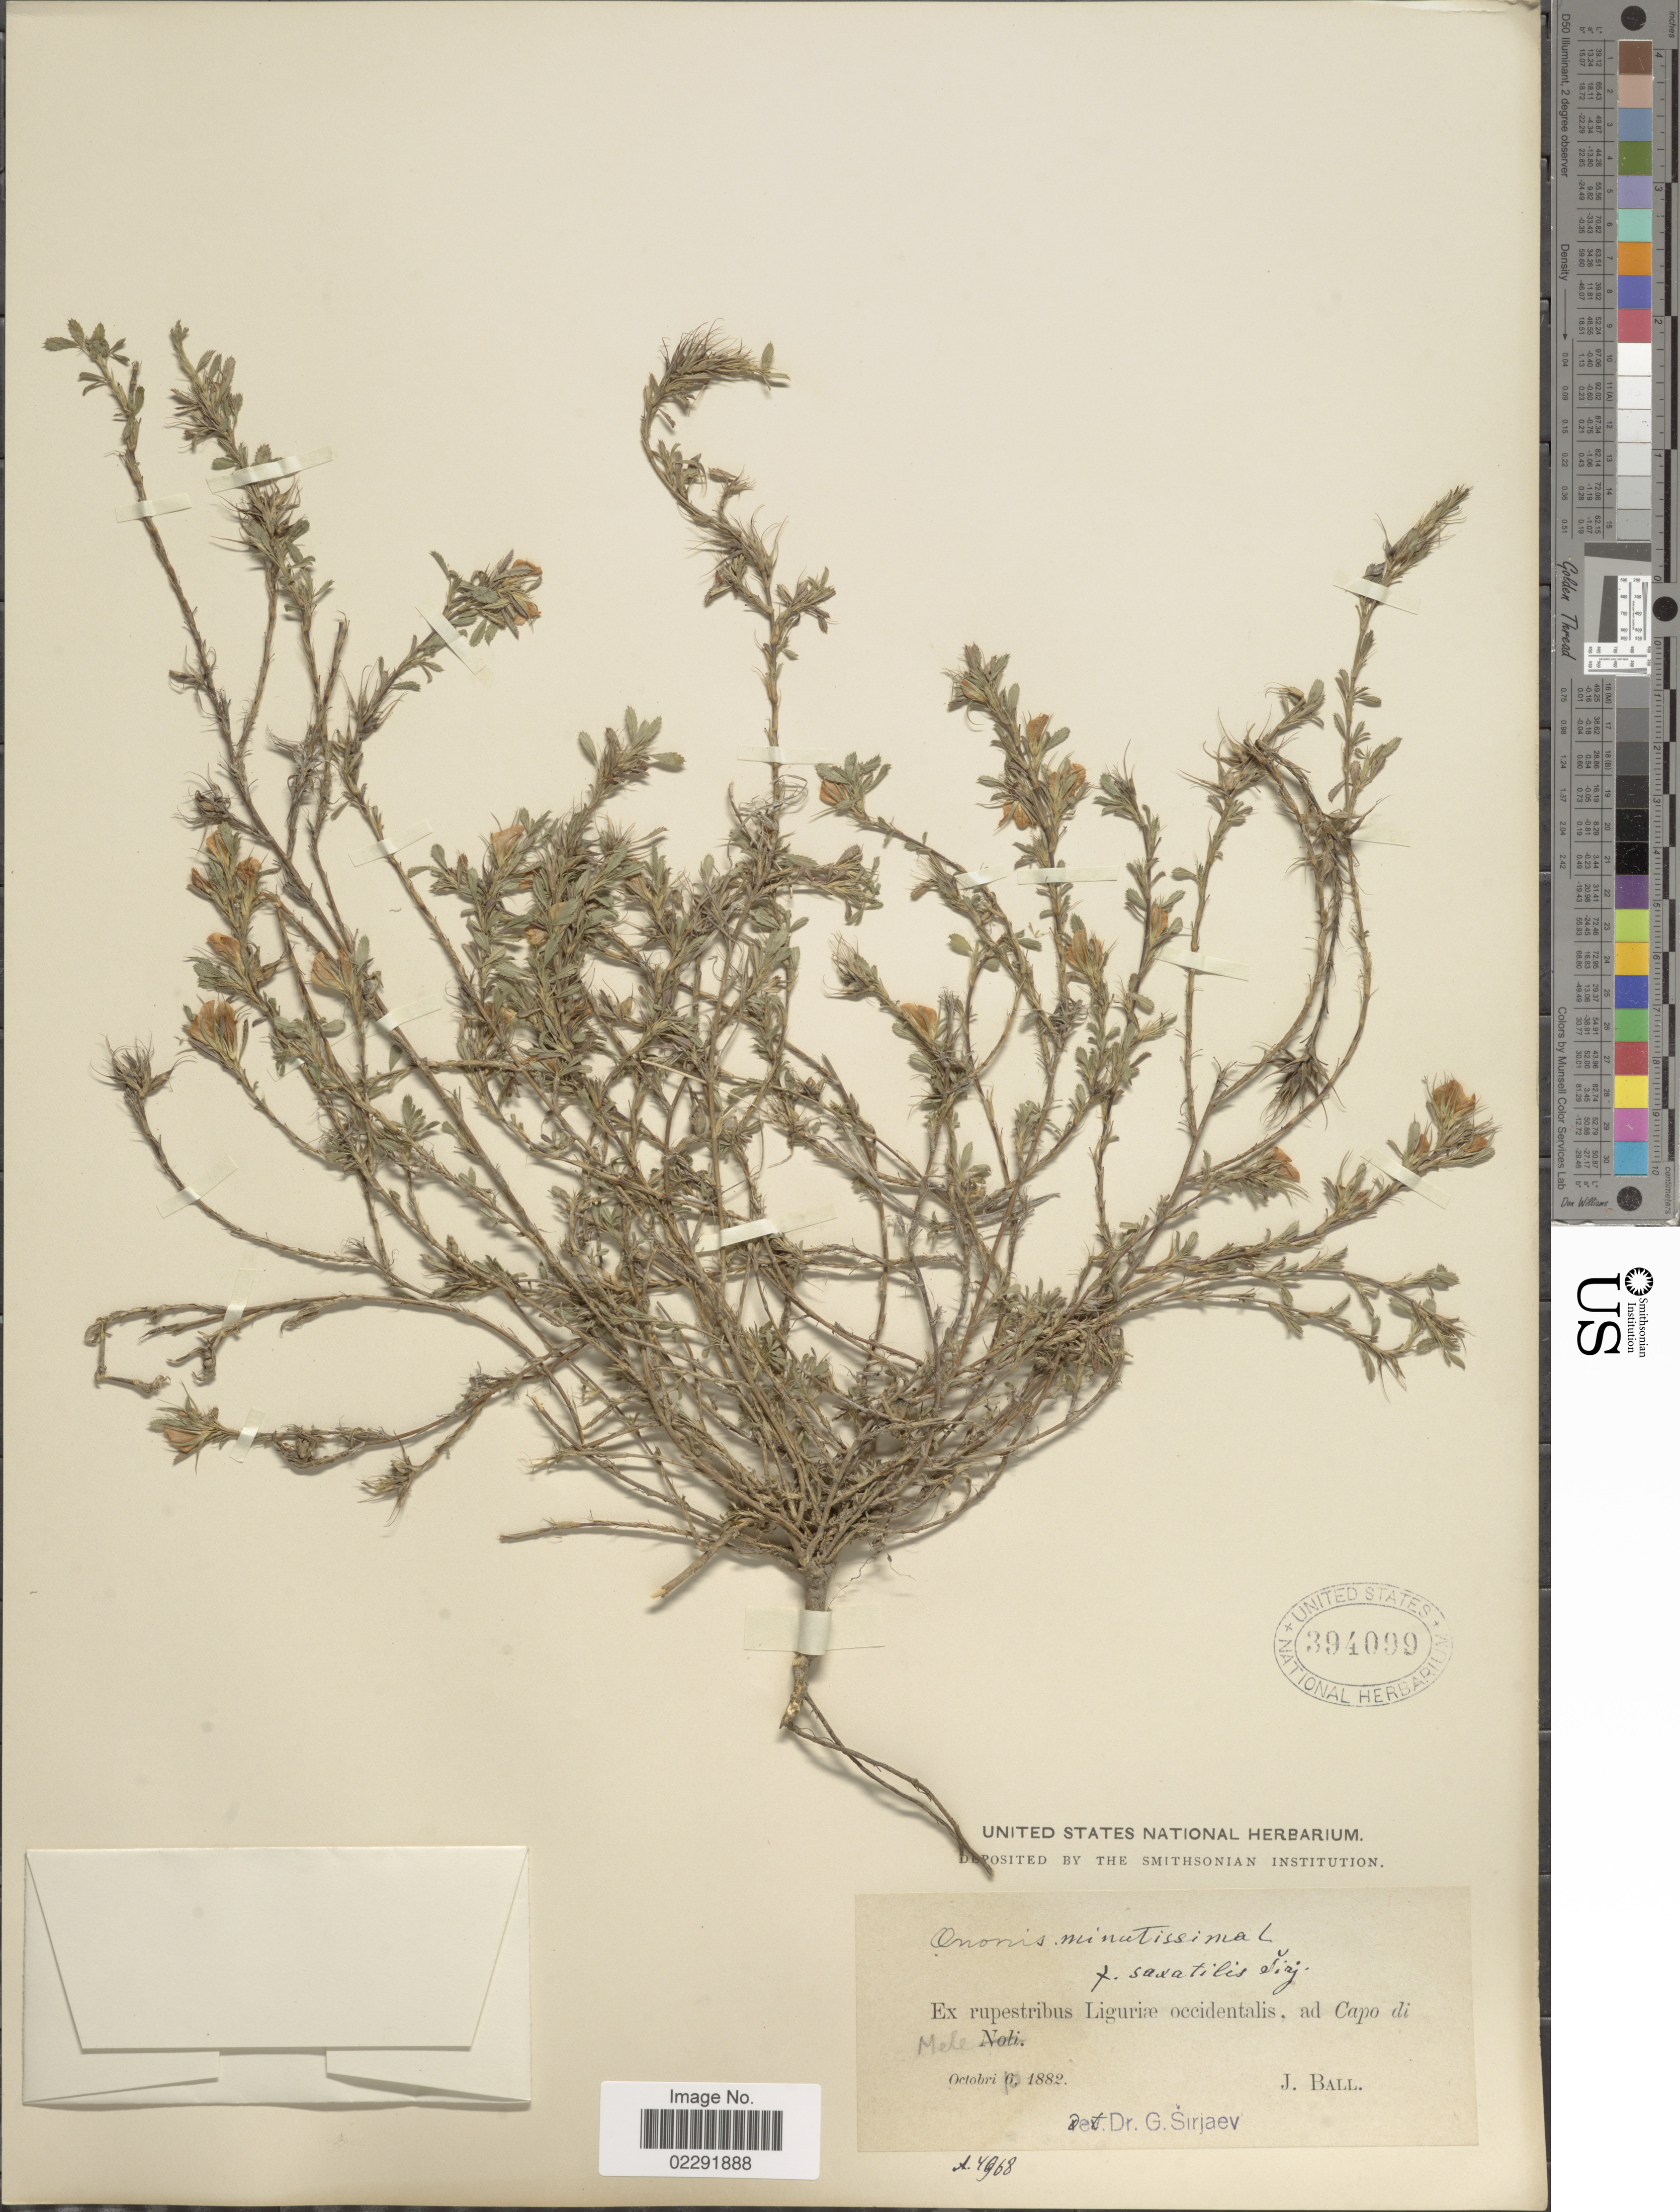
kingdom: Plantae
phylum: Tracheophyta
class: Magnoliopsida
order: Fabales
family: Fabaceae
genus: Ononis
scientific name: Ononis minutissima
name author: L.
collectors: J. Ball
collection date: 1882-10-06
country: Italy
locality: Ex rupestribus Liguriae occidentalis, ad Capo di Mele.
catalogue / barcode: US 394099